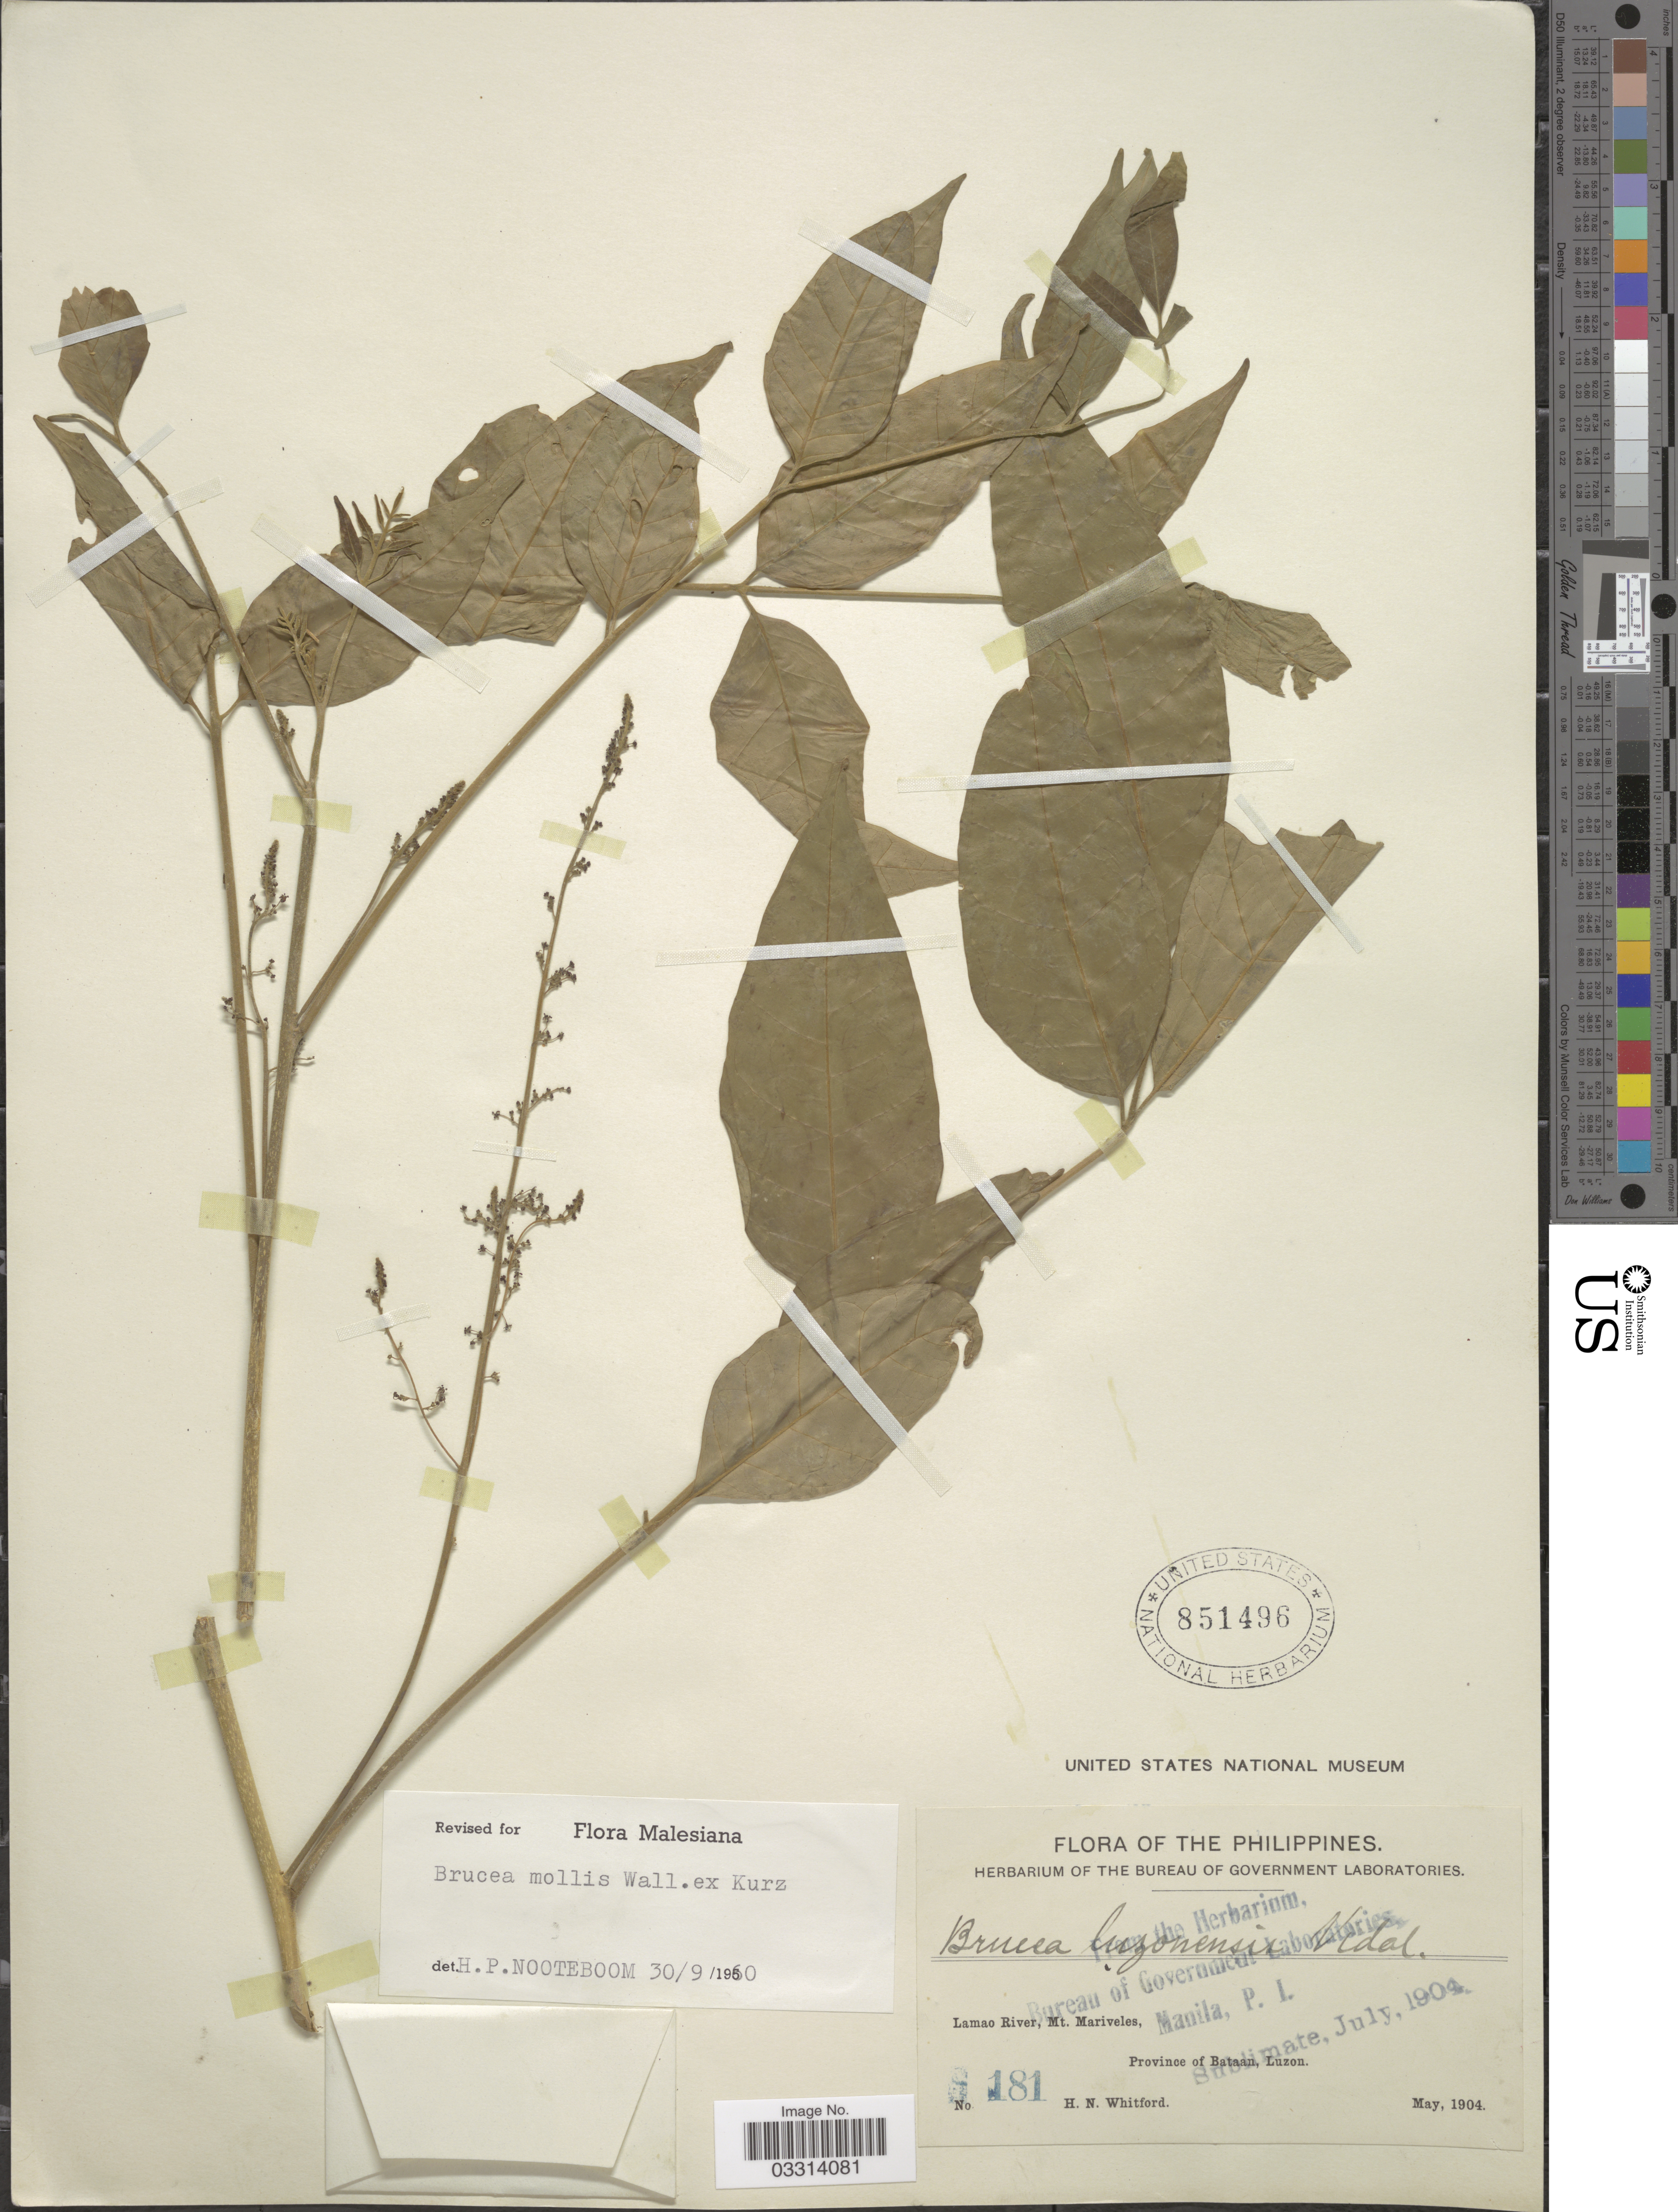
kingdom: Plantae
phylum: Tracheophyta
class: Magnoliopsida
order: Sapindales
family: Simaroubaceae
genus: Brucea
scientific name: Brucea mollis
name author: Wall. ex Kurz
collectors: H. N. Whitford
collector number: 181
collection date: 1904-05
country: Philippines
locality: Lamao River, Mt. Mariveles, Province of Bataan, Luzon.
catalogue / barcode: US 851496